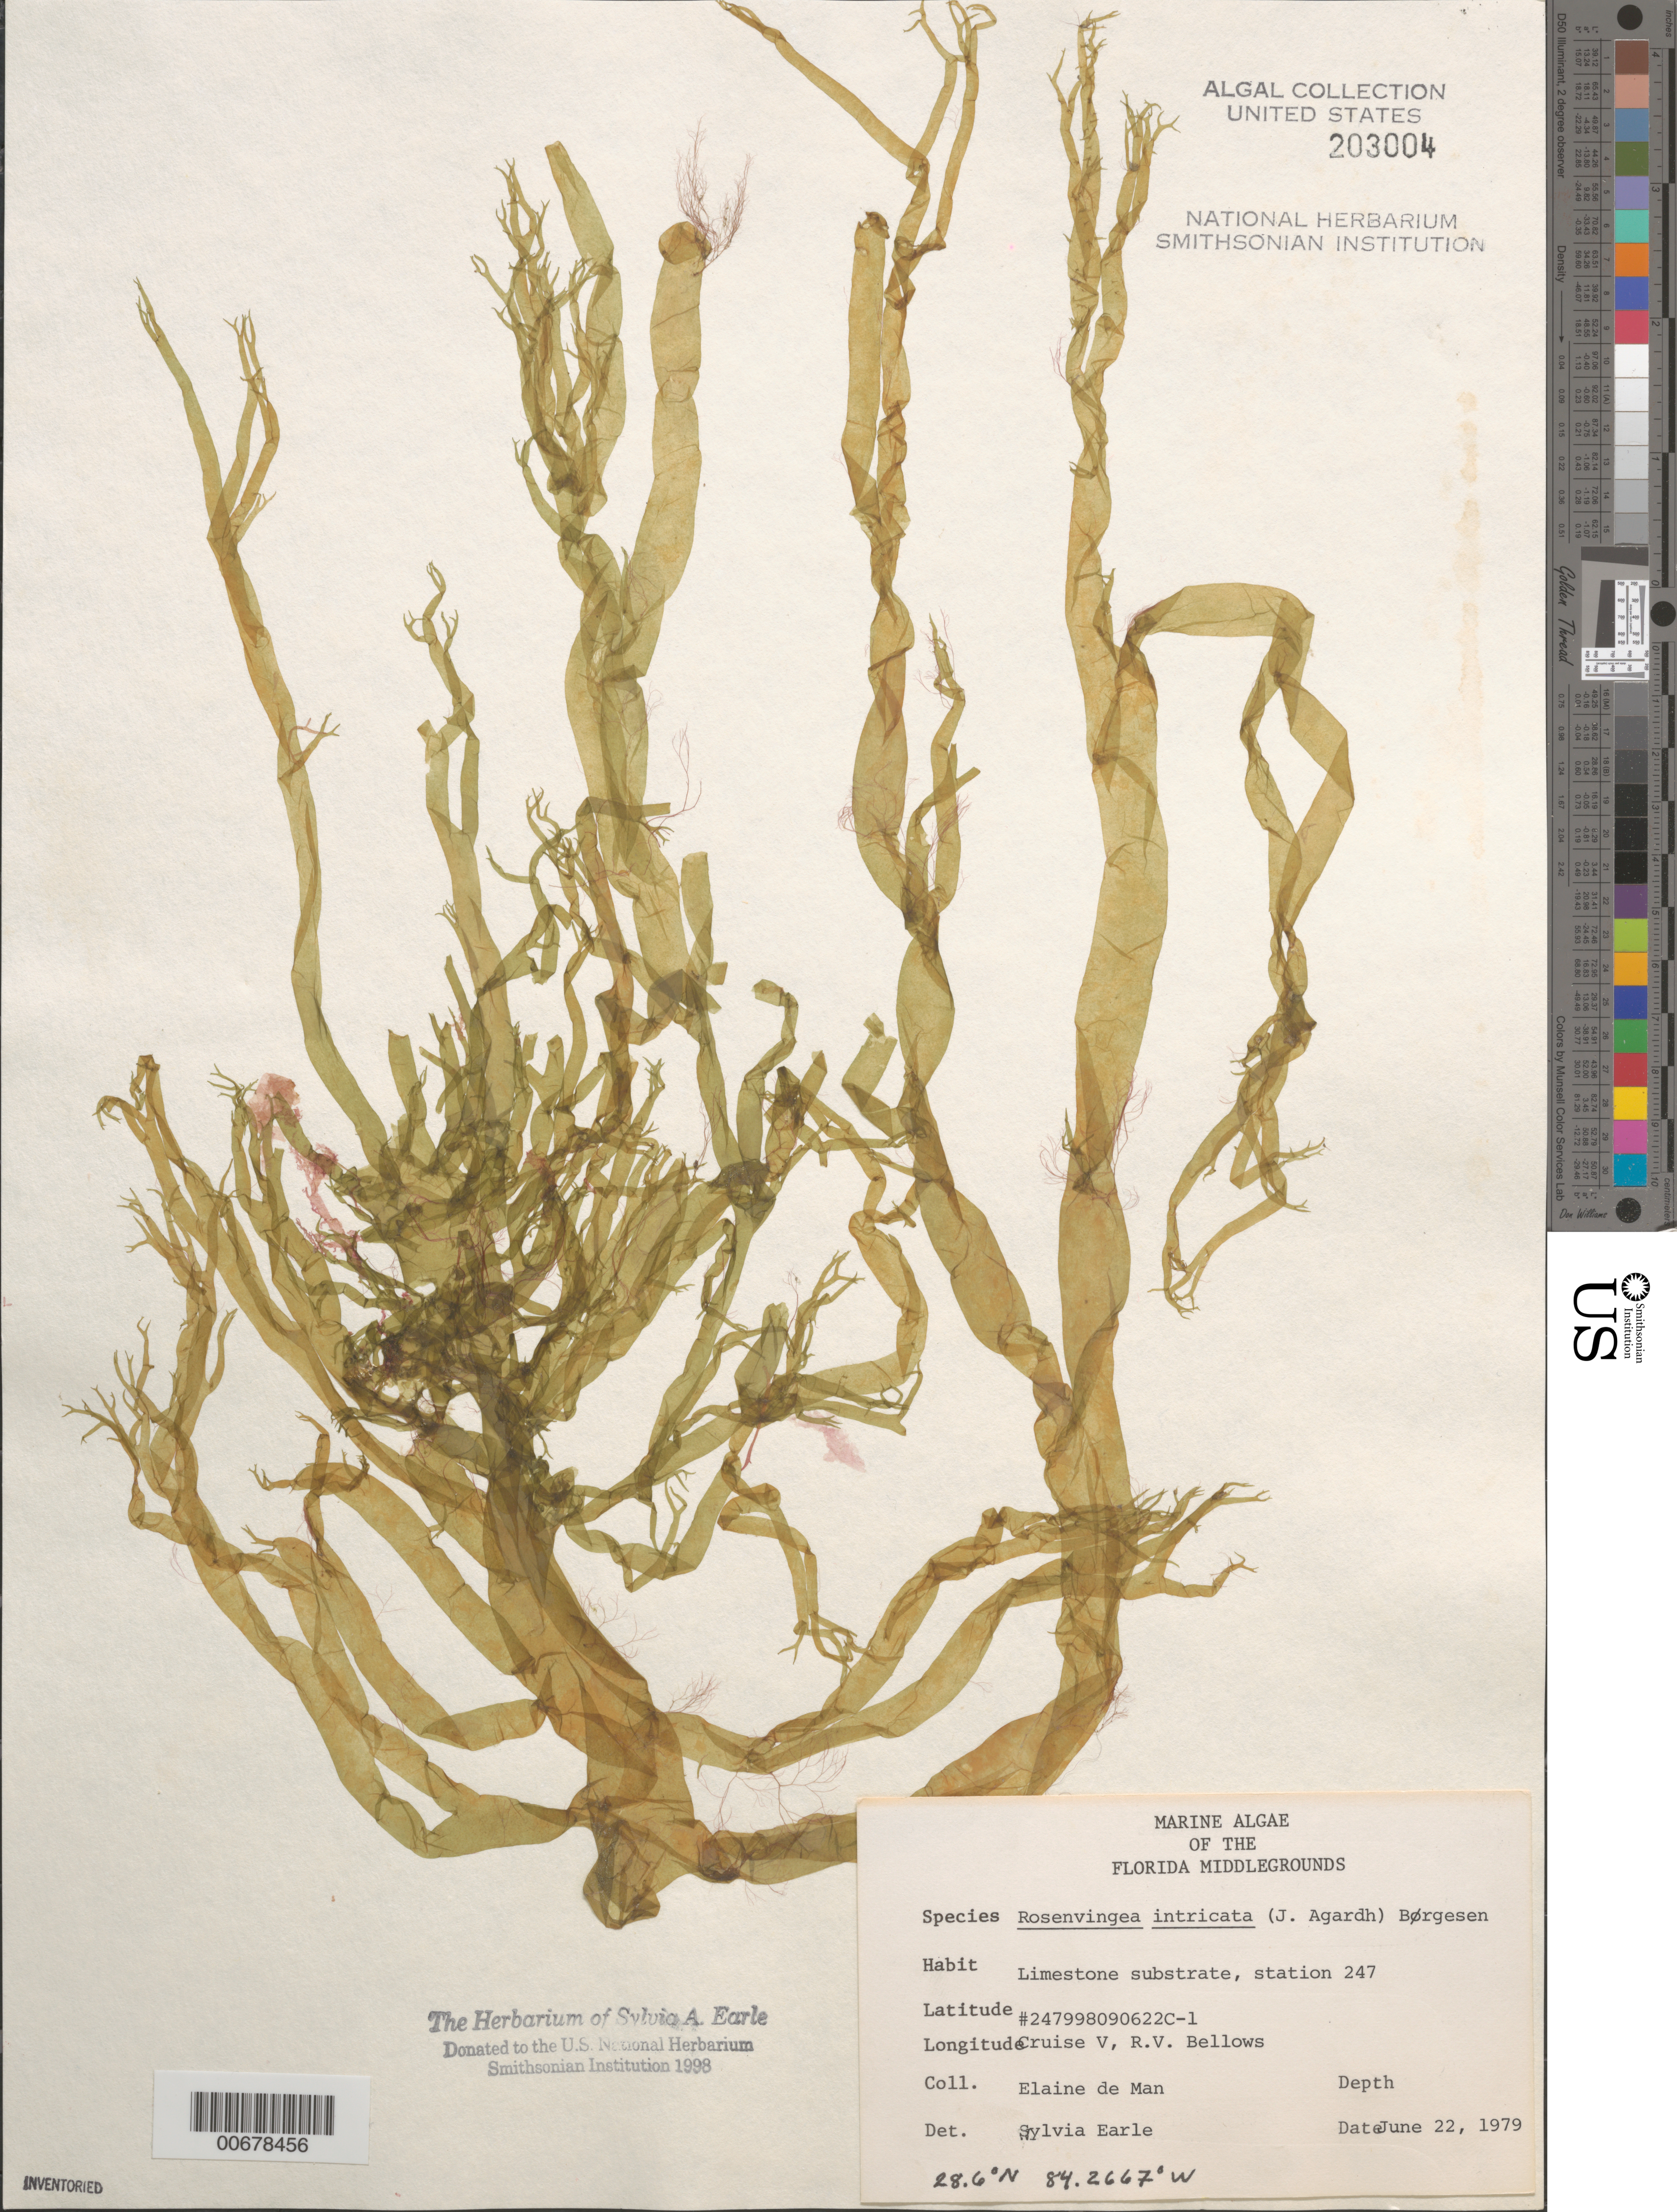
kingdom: Chromista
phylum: Ochrophyta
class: Phaeophyceae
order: Scytosiphonales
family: Scytosiphonaceae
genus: Rosenvingea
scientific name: Rosenvingea endiviifolia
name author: (Martius) M.J. Wynne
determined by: Algae name updating Project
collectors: E. de Man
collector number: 247998090622c-1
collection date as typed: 22 Jun 1979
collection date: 1979-06-22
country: United States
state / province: Florida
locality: Florida Middle Grounds, Gulf of Mexico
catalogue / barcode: US 203004